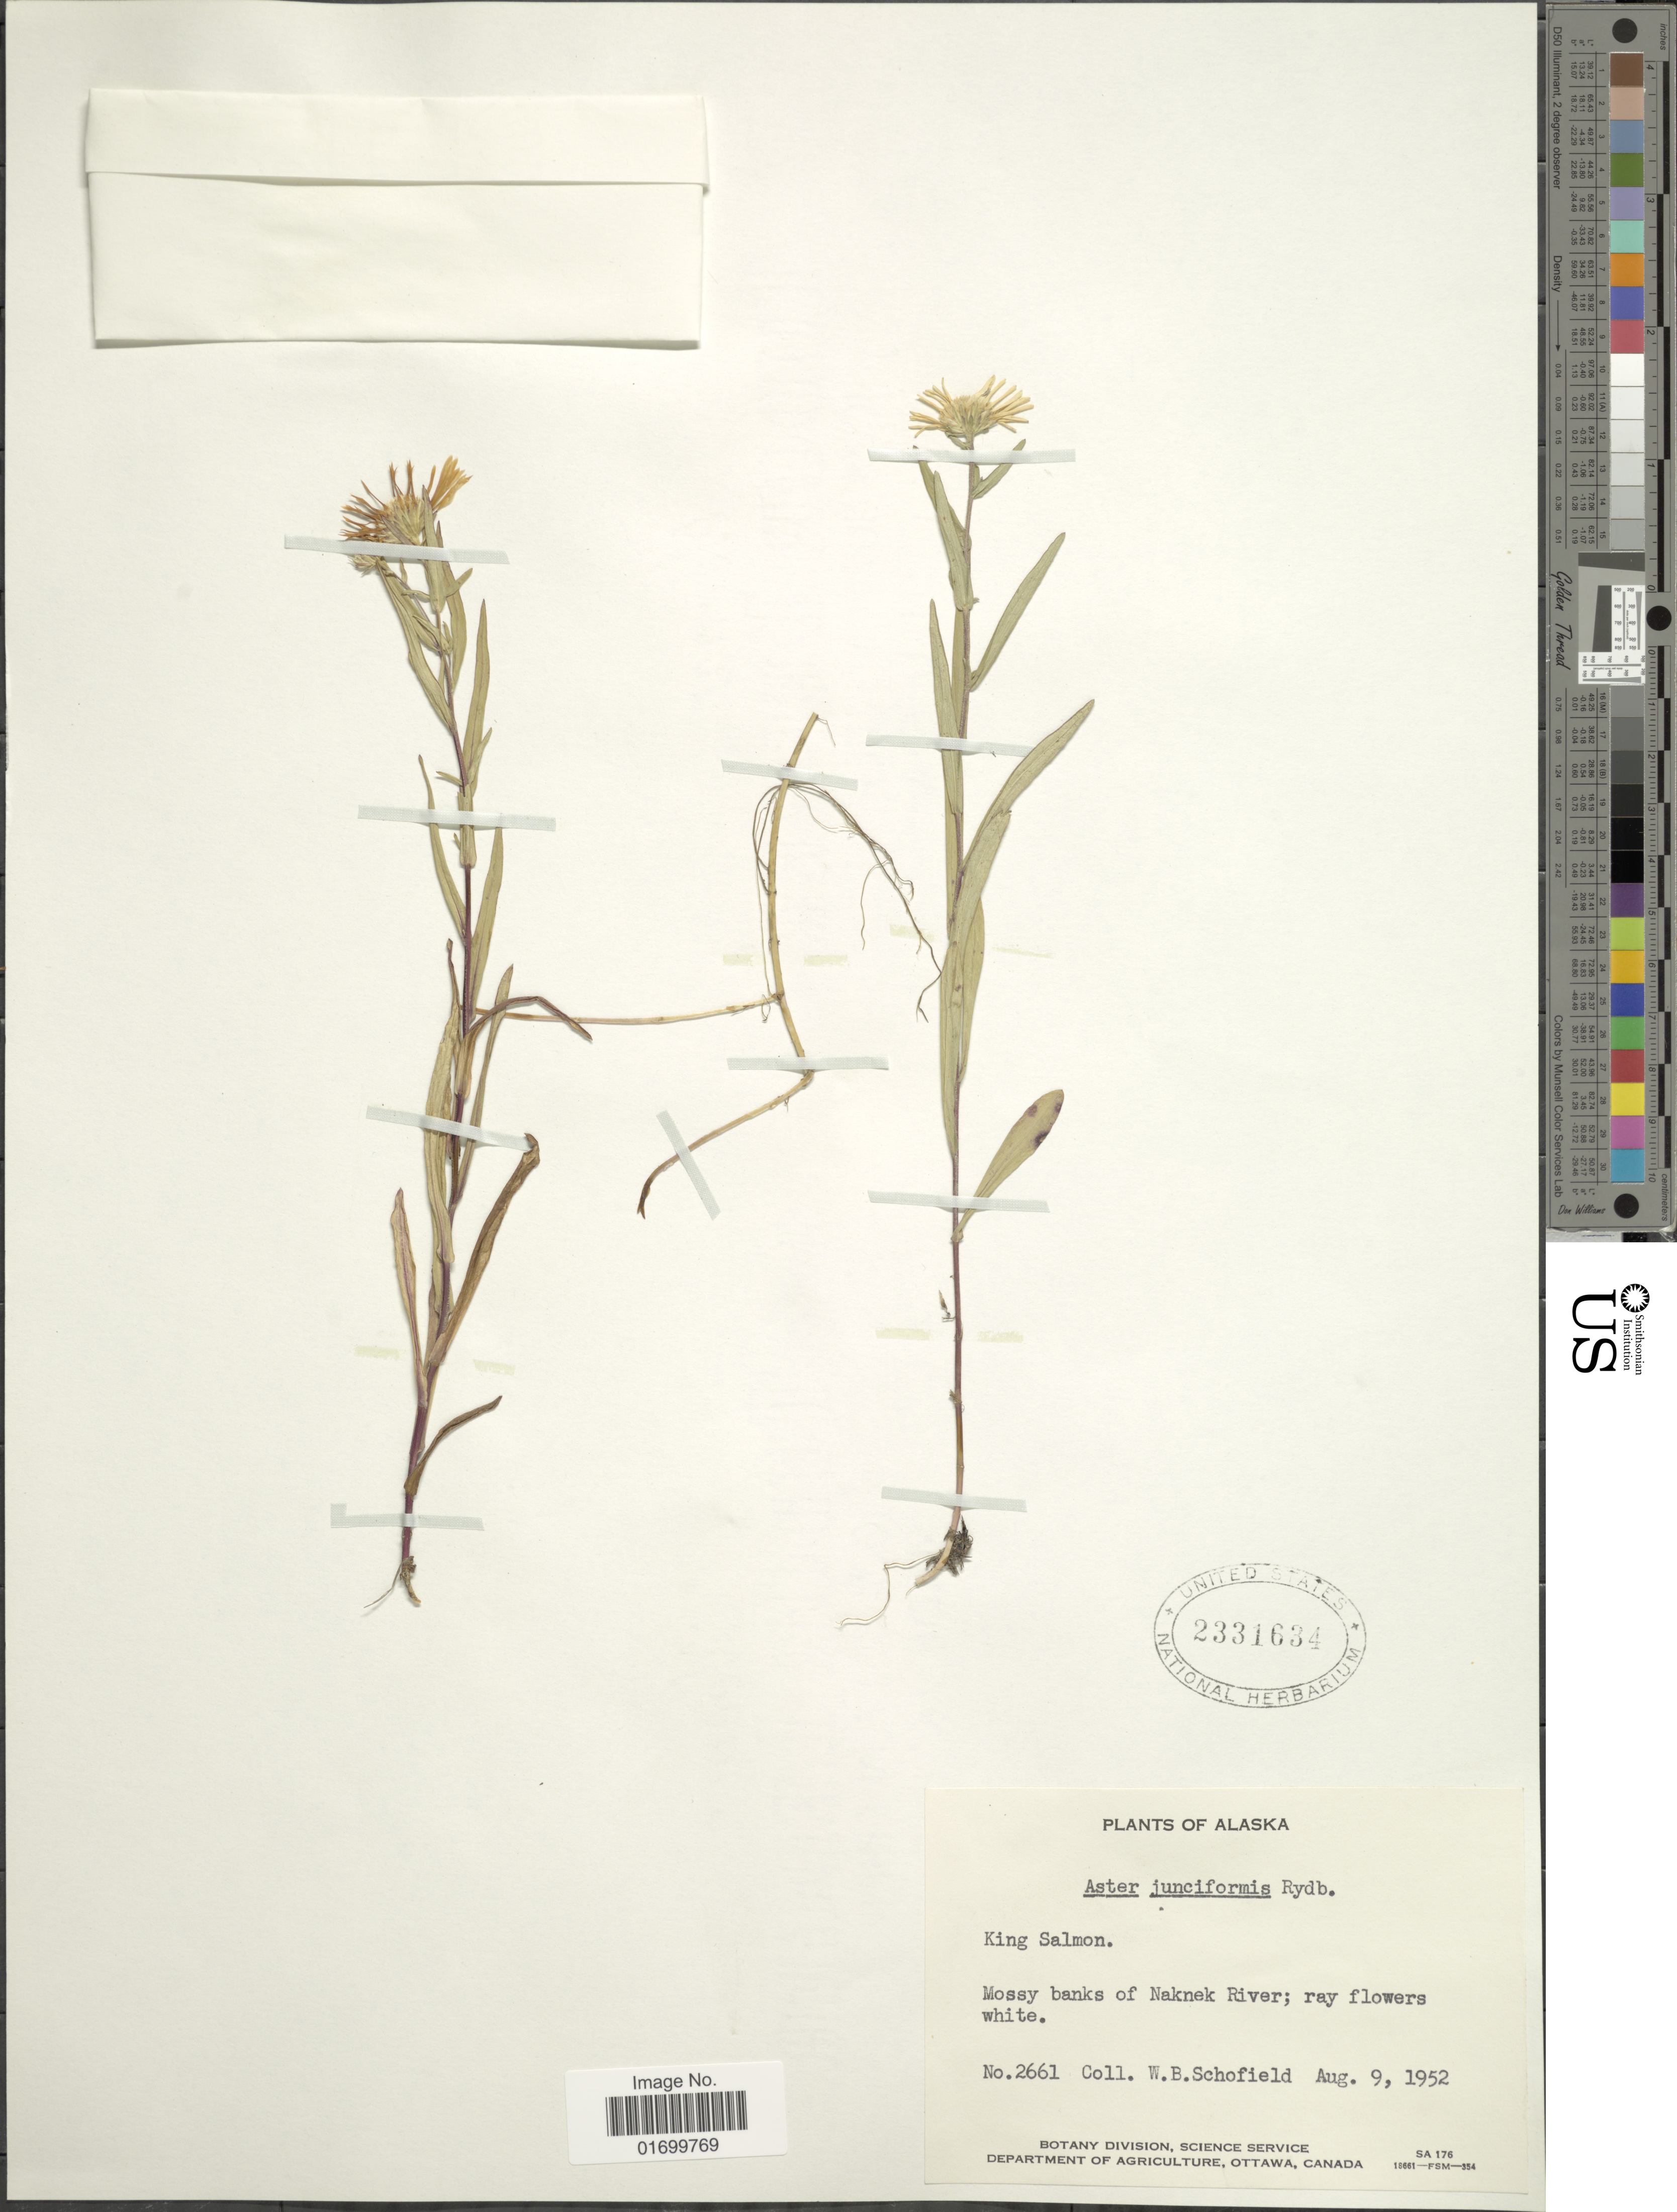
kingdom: Plantae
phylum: Tracheophyta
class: Magnoliopsida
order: Asterales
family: Asteraceae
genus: Symphyotrichum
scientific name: Symphyotrichum boreale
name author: (Torr. & A. Gray) Á. Löve & D. Löve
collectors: W. Schofield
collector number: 2661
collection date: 1952-08-09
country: United States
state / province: Alaska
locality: King Salmon. Mossy banks of Naknek River.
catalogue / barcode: US 2331634